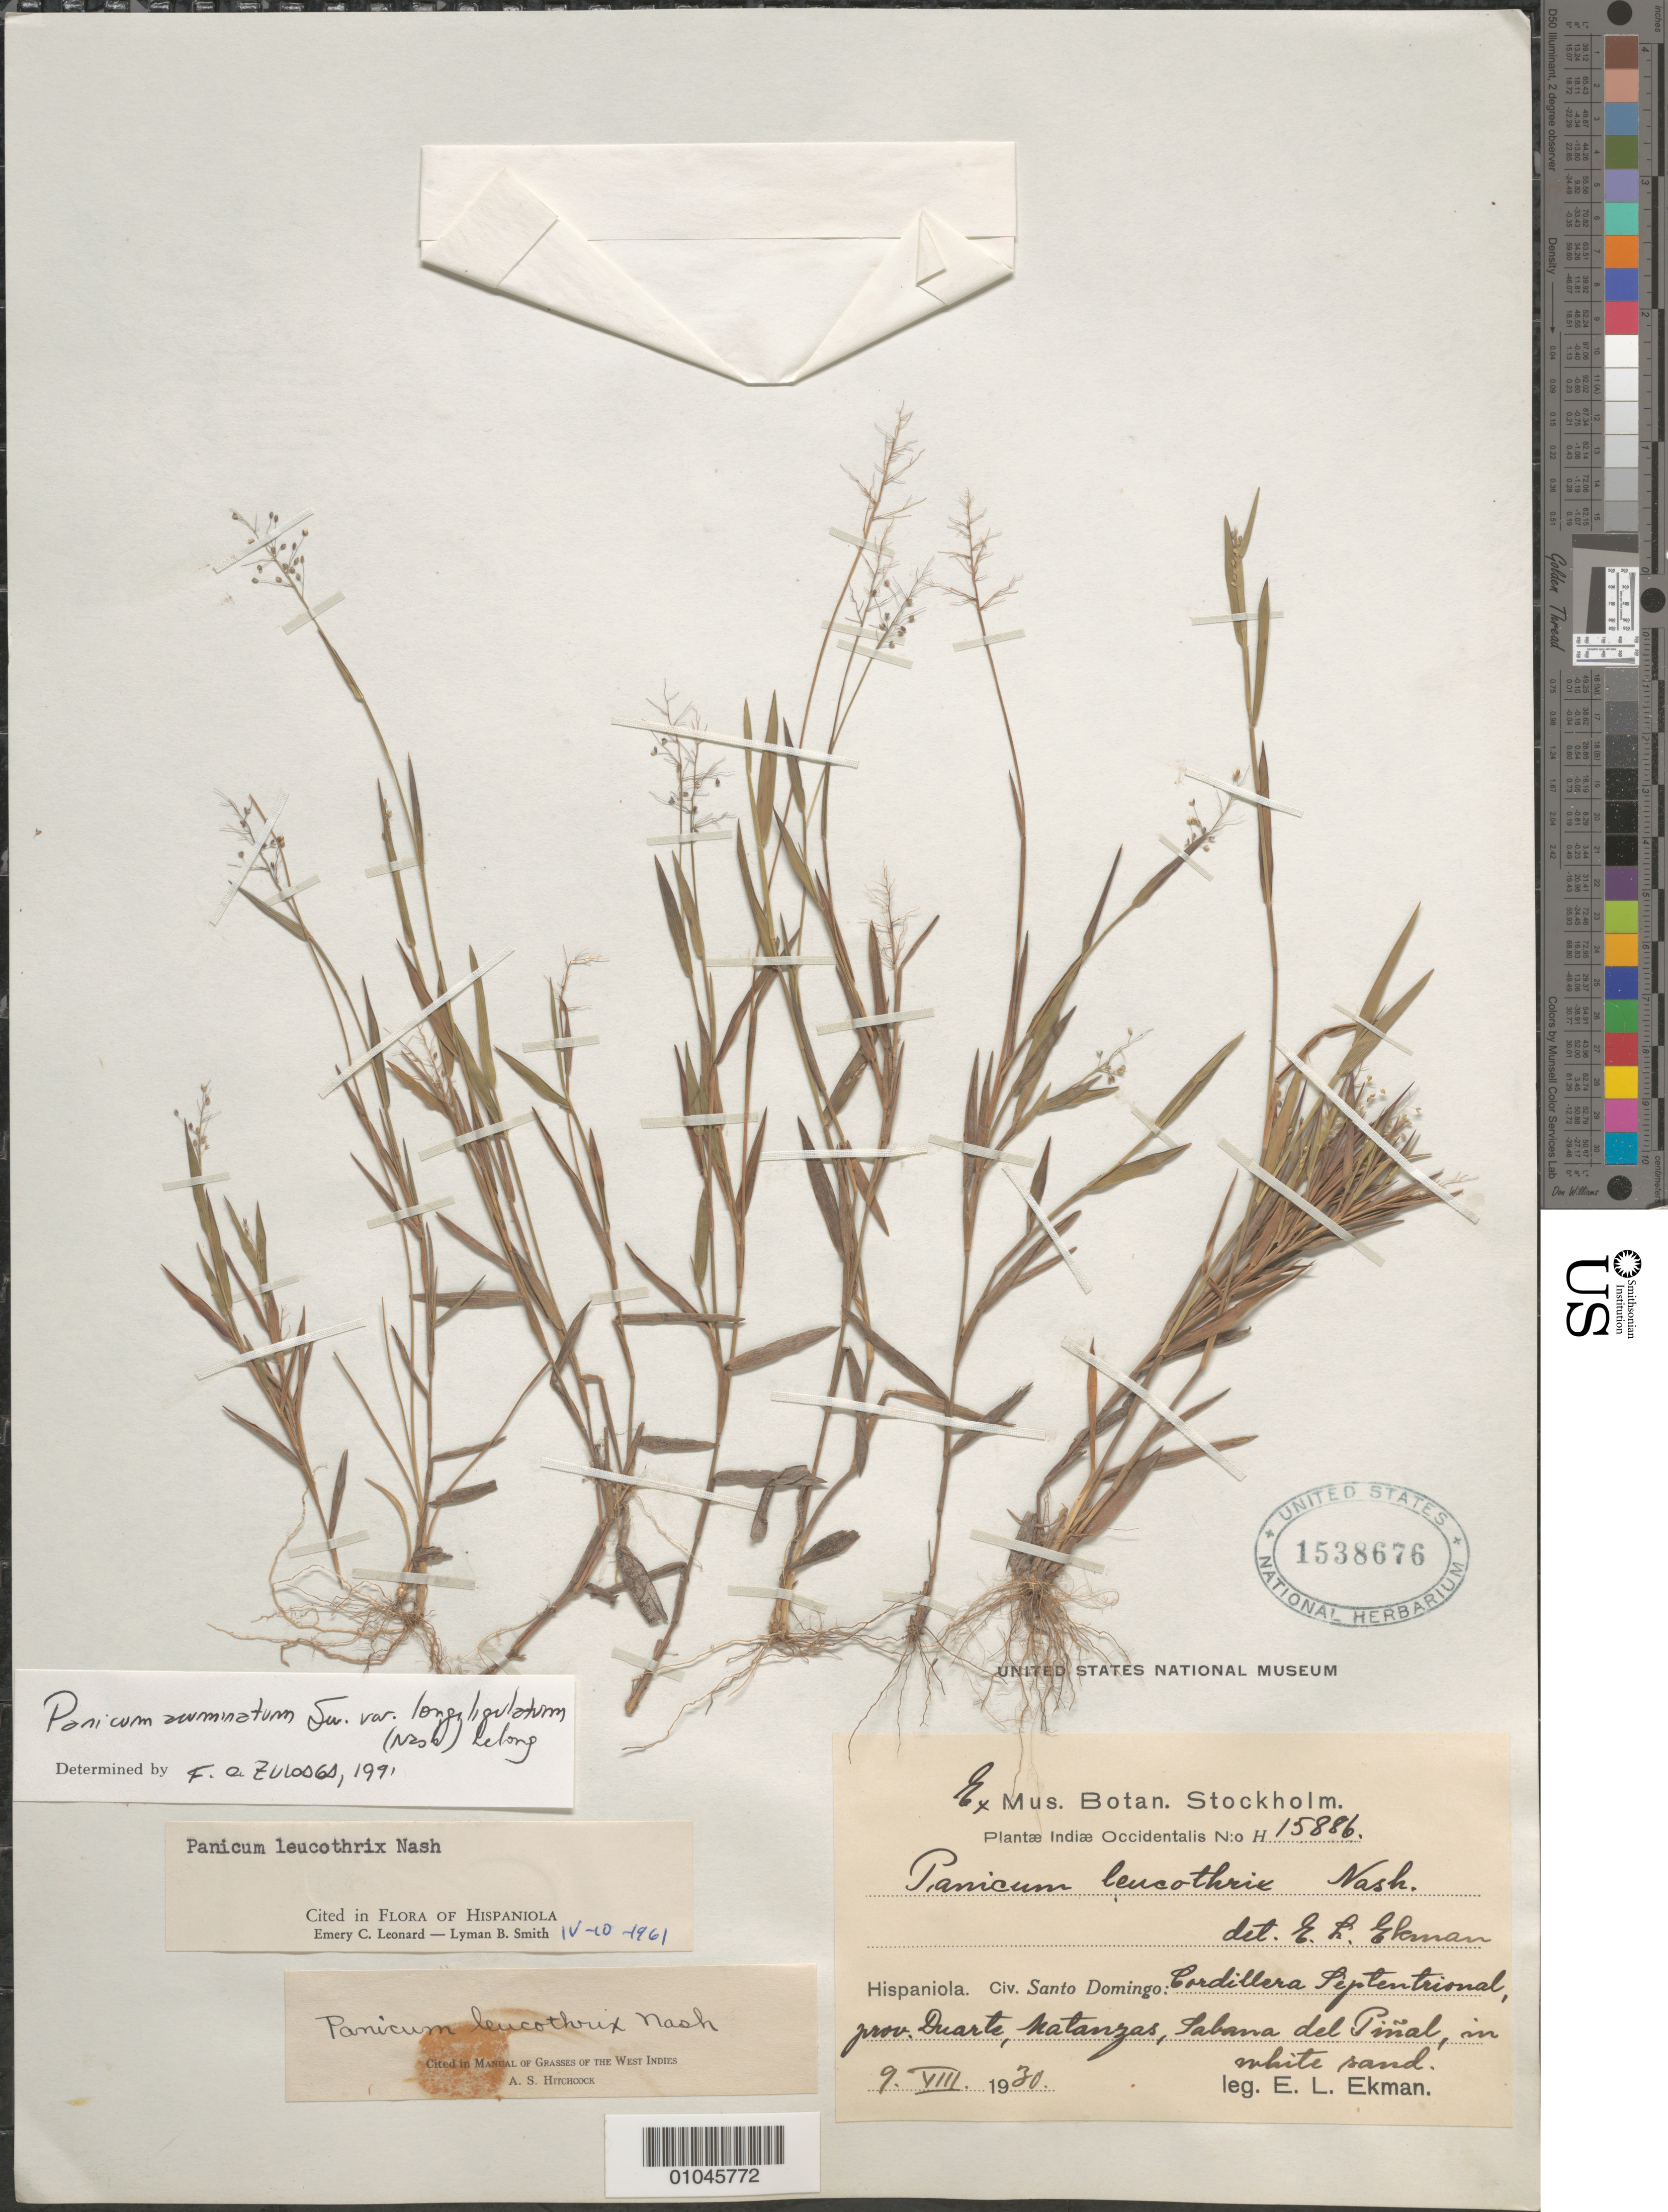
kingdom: Plantae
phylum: Tracheophyta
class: Liliopsida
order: Poales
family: Poaceae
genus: Panicum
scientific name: Panicum acuminatum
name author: Sw.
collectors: E. L. Ekman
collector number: H 15886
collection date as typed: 09 Dec 1930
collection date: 1930-12-09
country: Dominican Republic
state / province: La Vega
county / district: Santo Domingo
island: Hispaniola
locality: Cardillera Serpentional. Sabena del Pinal in sand.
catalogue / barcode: US 1538676